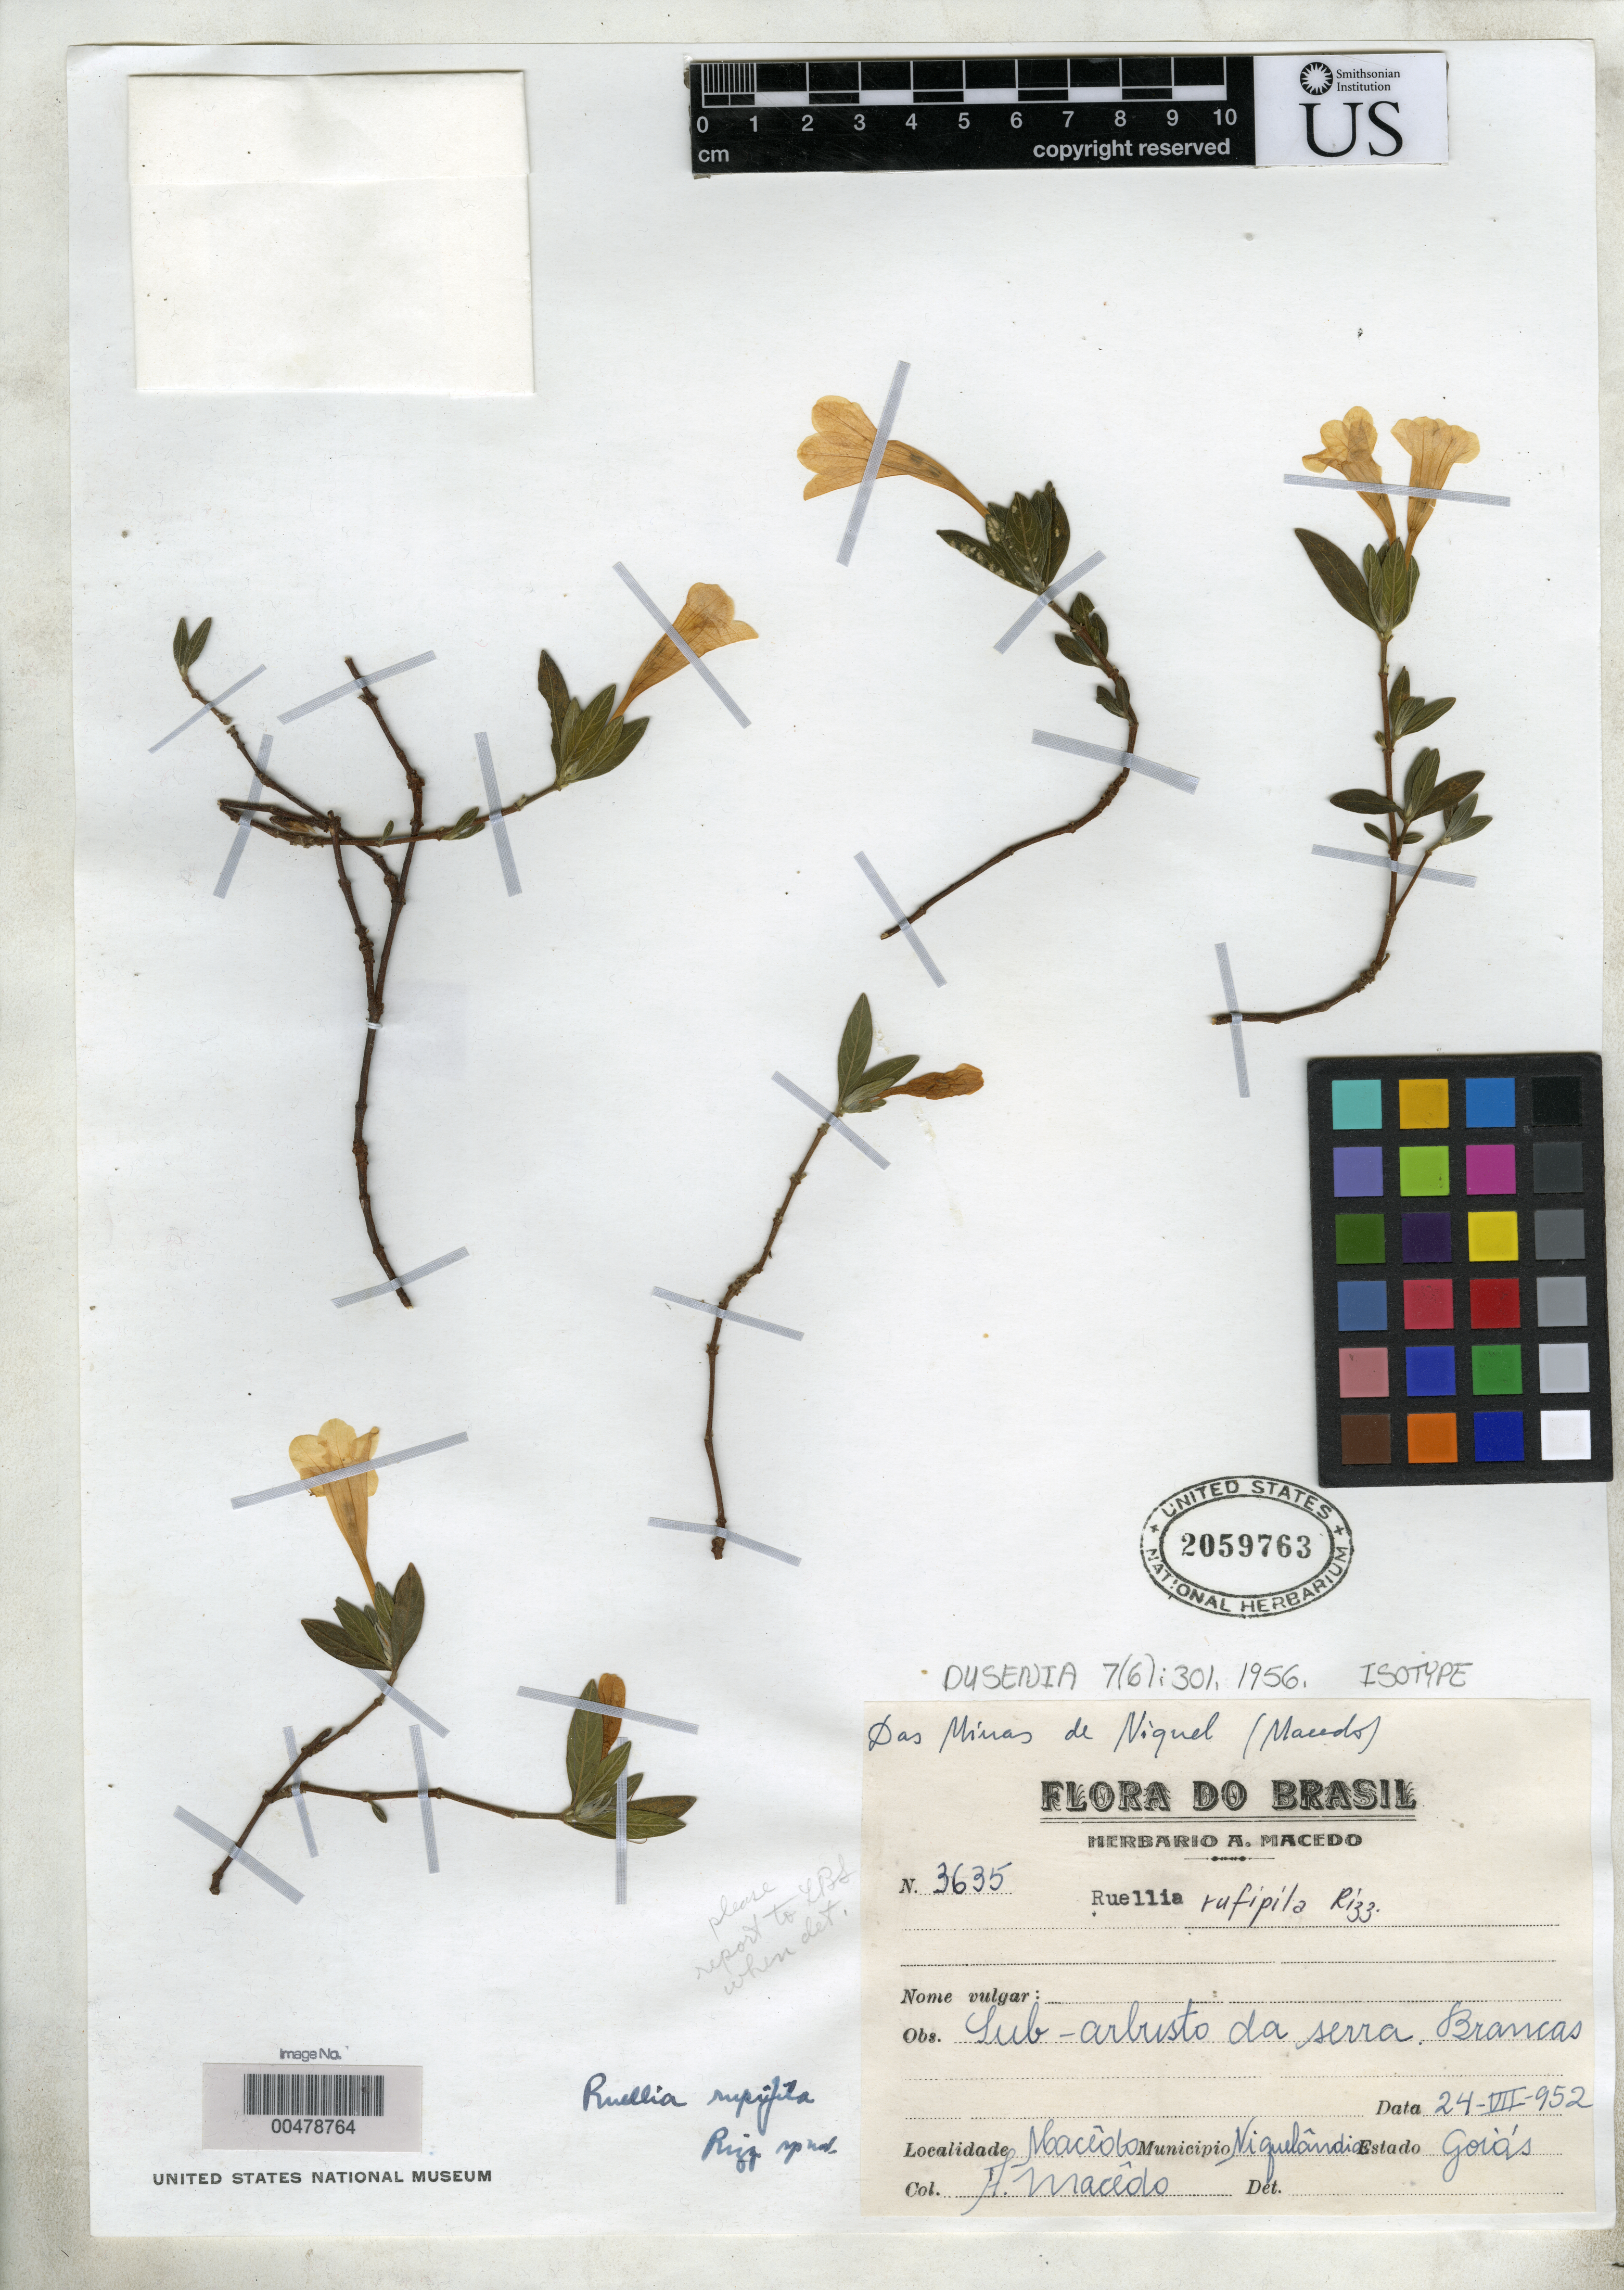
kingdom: Plantae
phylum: Tracheophyta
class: Magnoliopsida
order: Lamiales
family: Acanthaceae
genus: Ruellia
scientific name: Ruellia rufipila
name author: Rizzini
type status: Isotype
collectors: A. Macedo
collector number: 3635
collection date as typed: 24 Jul 1952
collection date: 1952-07-24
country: Brazil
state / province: Goiás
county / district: Niquelandia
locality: Macedo, das Minas de Niquel.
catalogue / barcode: US 2059763